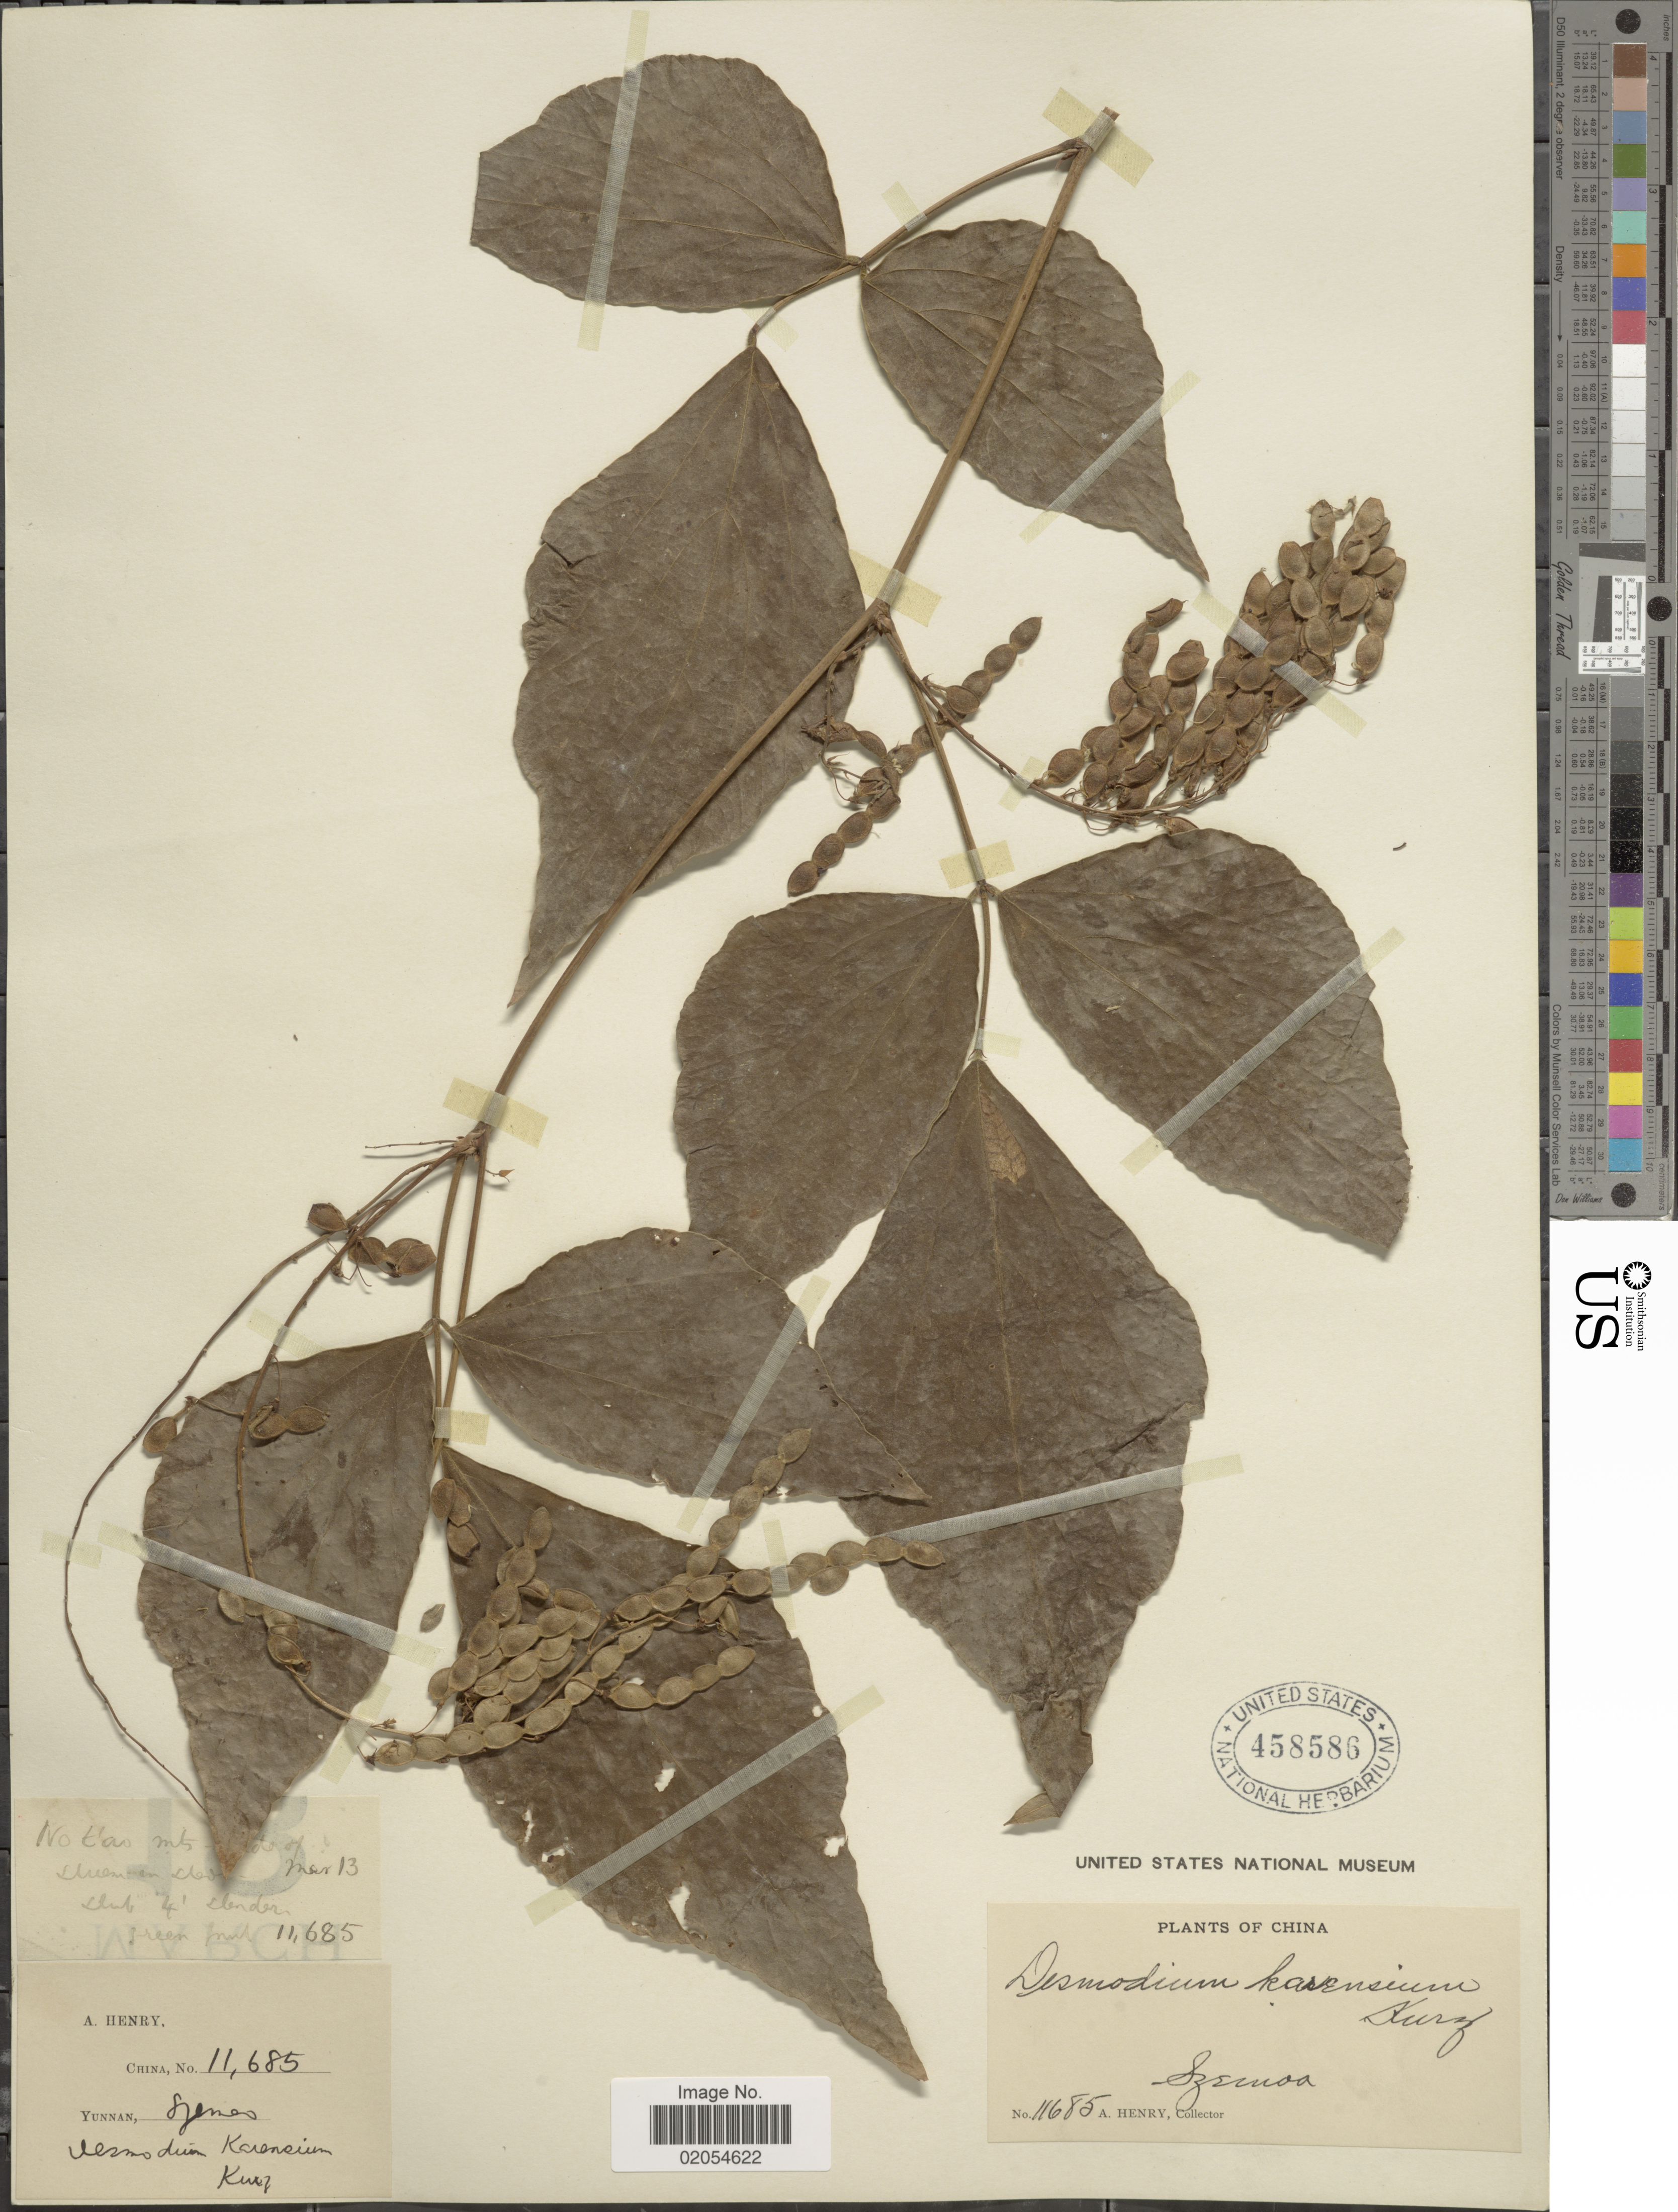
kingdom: Plantae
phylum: Tracheophyta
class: Magnoliopsida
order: Fabales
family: Fabaceae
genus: Puhuaea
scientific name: Puhuaea megaphylla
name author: (Zoll. & Moritzi) H. Ohashi & K. Ohashi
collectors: A. Henry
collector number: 11685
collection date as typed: Transcribed d/m/y: /3/13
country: China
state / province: Yunnan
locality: Szemao. No t'ao mts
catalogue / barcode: US 458586